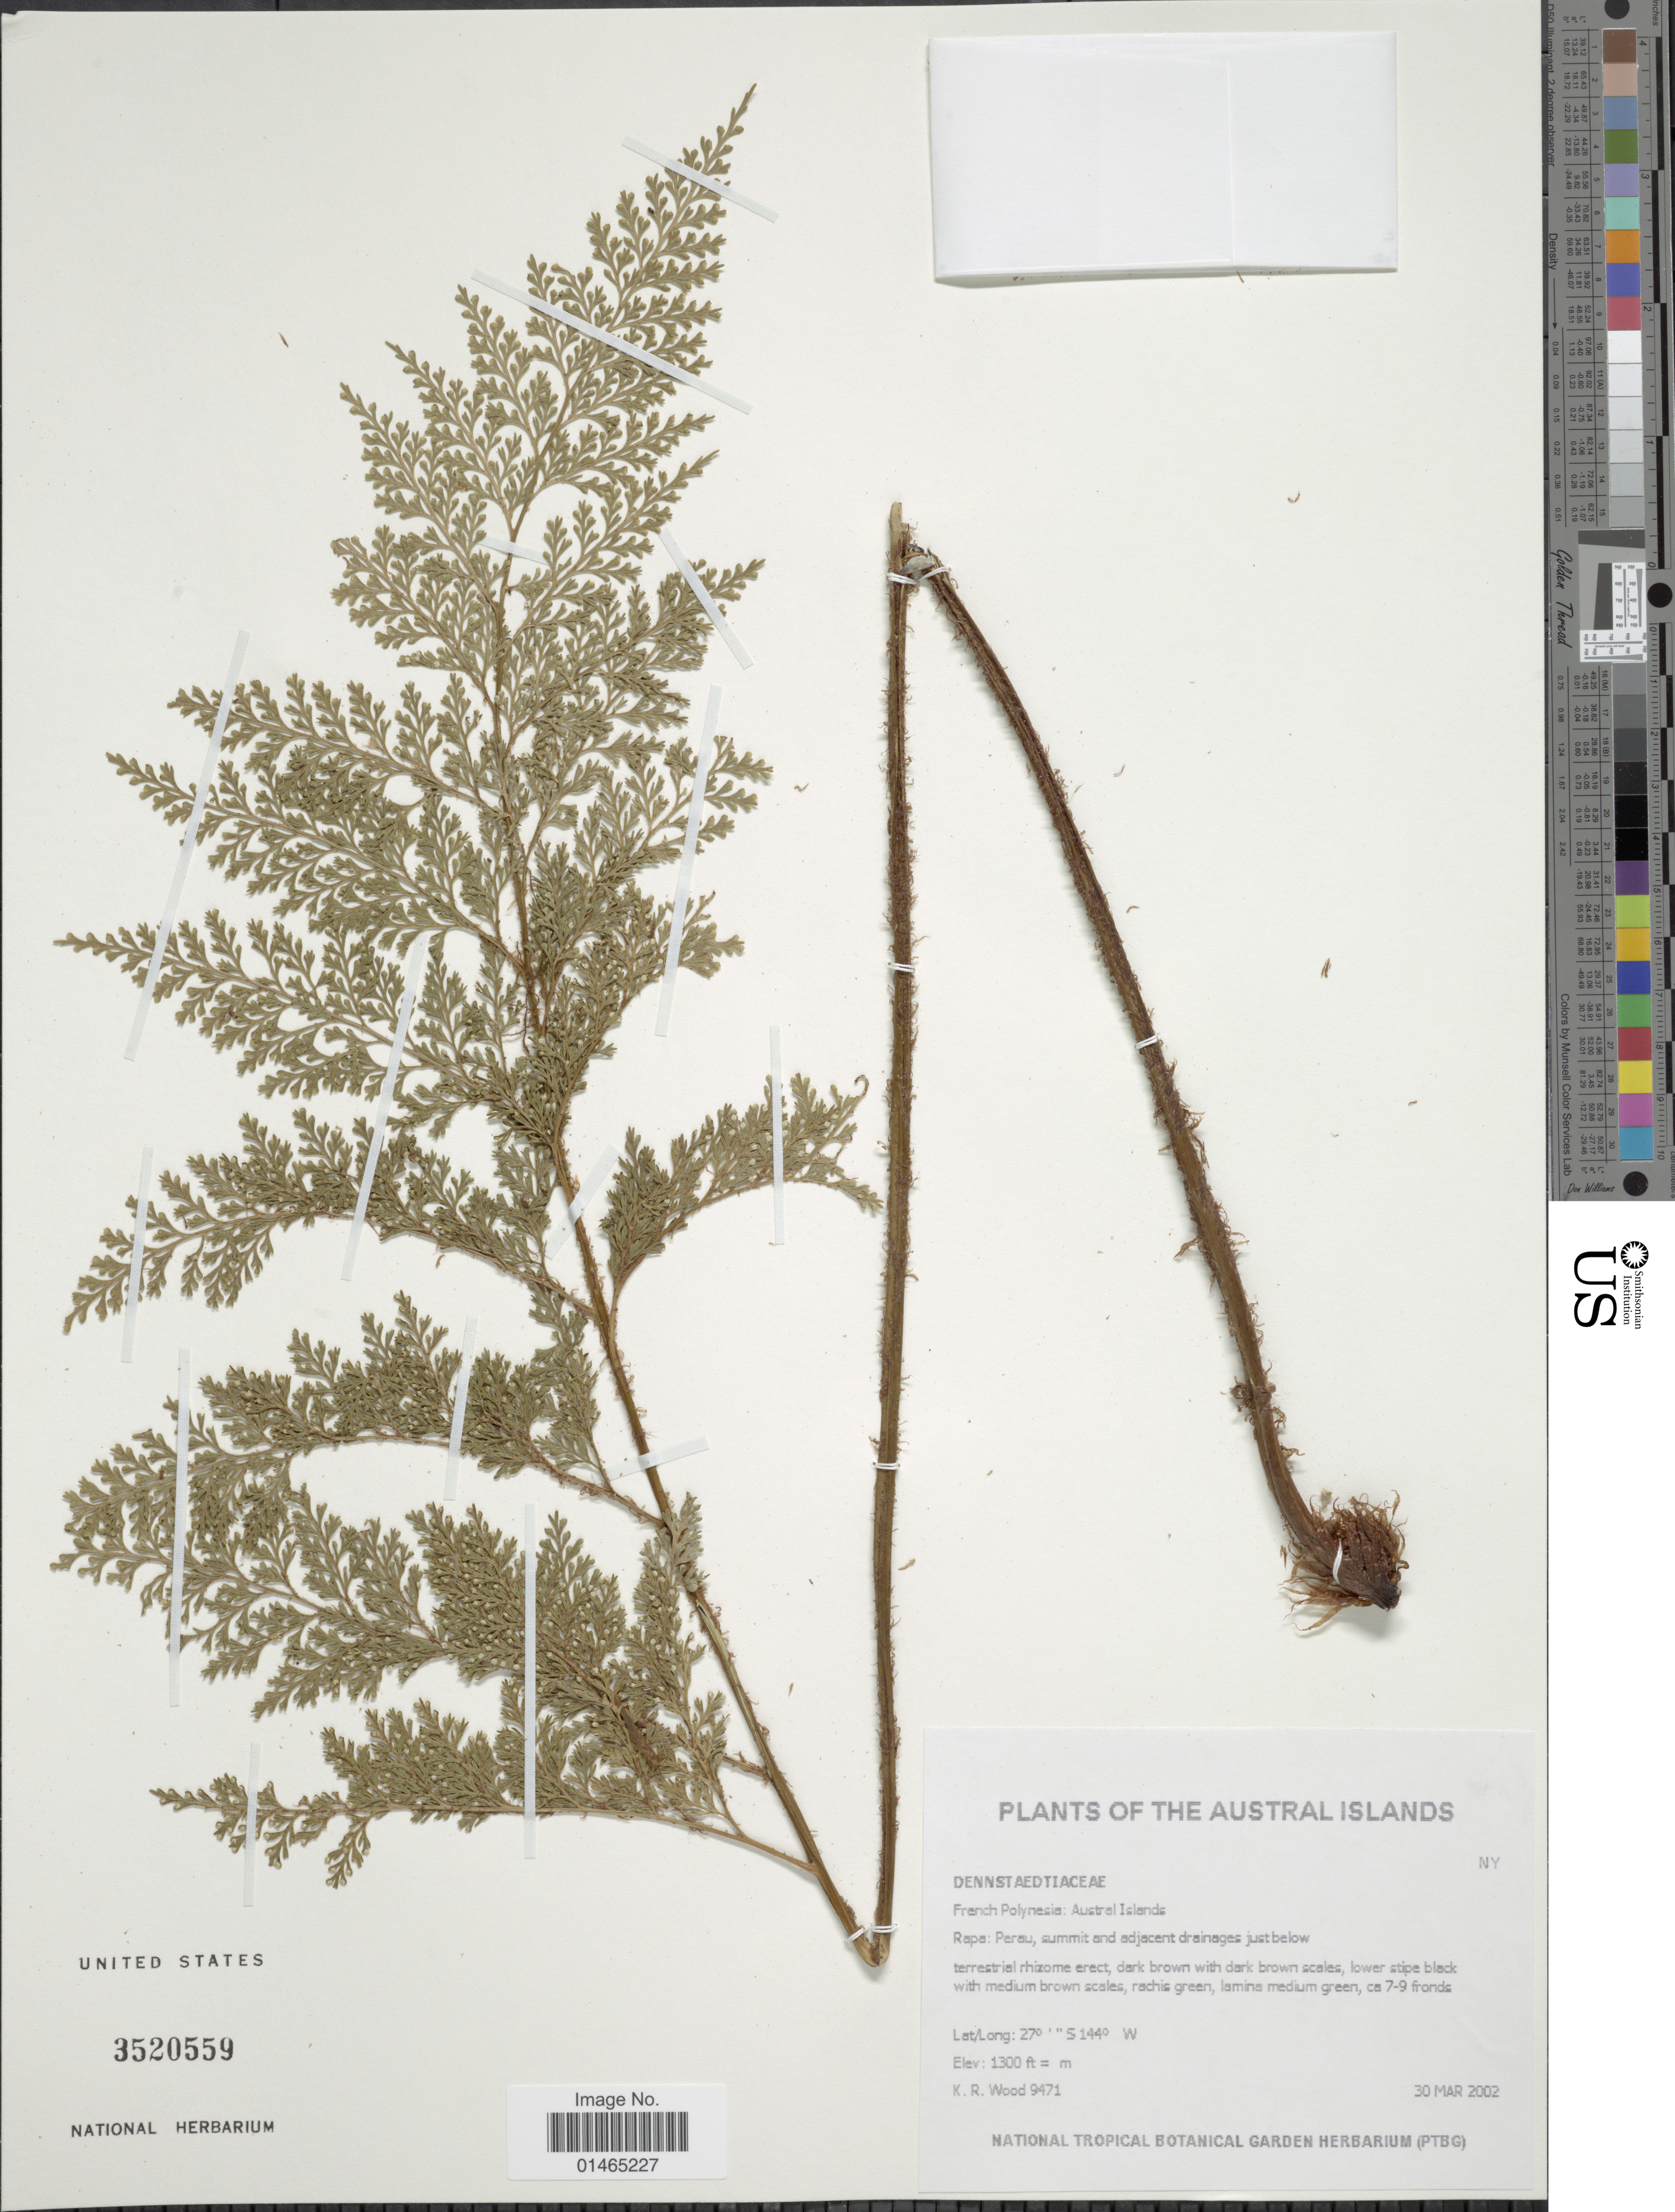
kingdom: Plantae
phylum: Tracheophyta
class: Polypodiopsida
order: Polypodiales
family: Aspleniaceae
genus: Asplenium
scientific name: Asplenium gibberosum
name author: (G. Forst.) Mett.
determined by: Florence, J.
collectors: K. R. Wood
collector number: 9471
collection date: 2002-03-30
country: French Polynesia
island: Rapa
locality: Austral Islands. Rapa: Perau, summit and adjacent drainages just below terrestrial rhizome erect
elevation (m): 396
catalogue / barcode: US 3520559